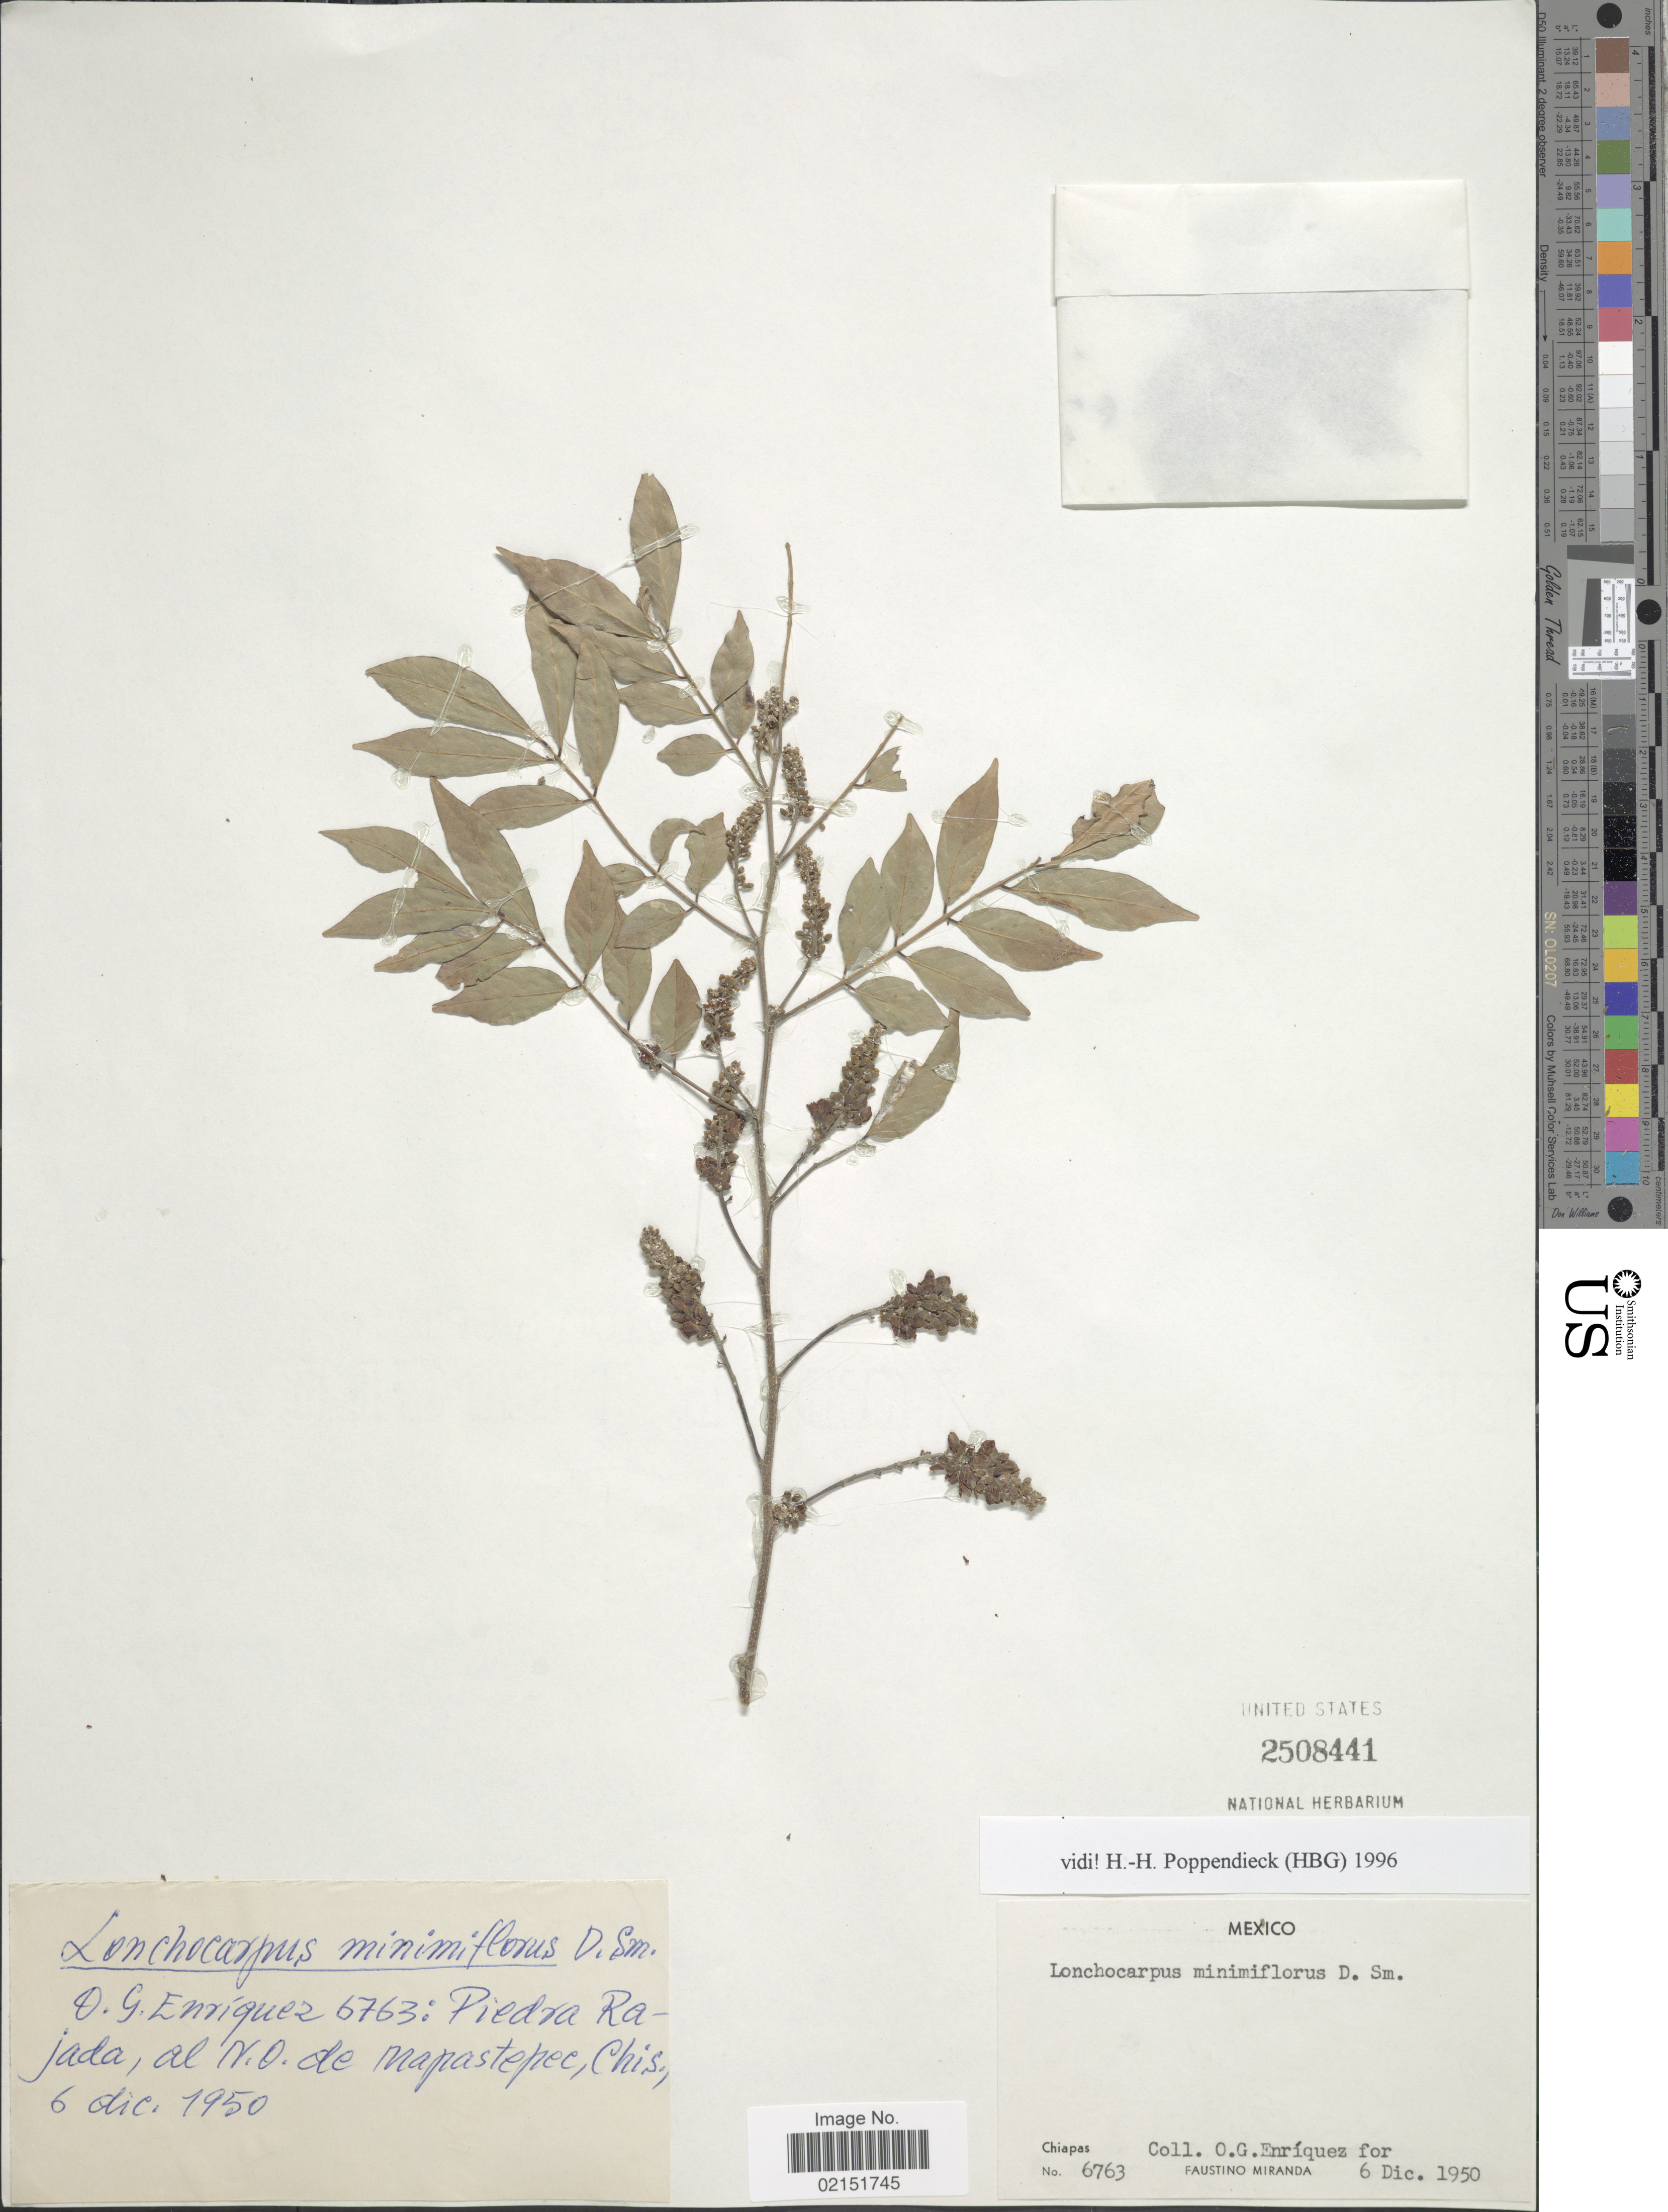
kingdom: Plantae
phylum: Tracheophyta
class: Magnoliopsida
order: Fabales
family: Fabaceae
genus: Lonchocarpus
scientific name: Lonchocarpus minimiflorus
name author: Donn. Sm.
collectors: O. Enriquez & F. Miranda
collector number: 6763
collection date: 1950-12-06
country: Mexico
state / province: Chiapas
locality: Piedra Rajada, al N.O de Mapastepec, Chis.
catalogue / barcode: US 2508441